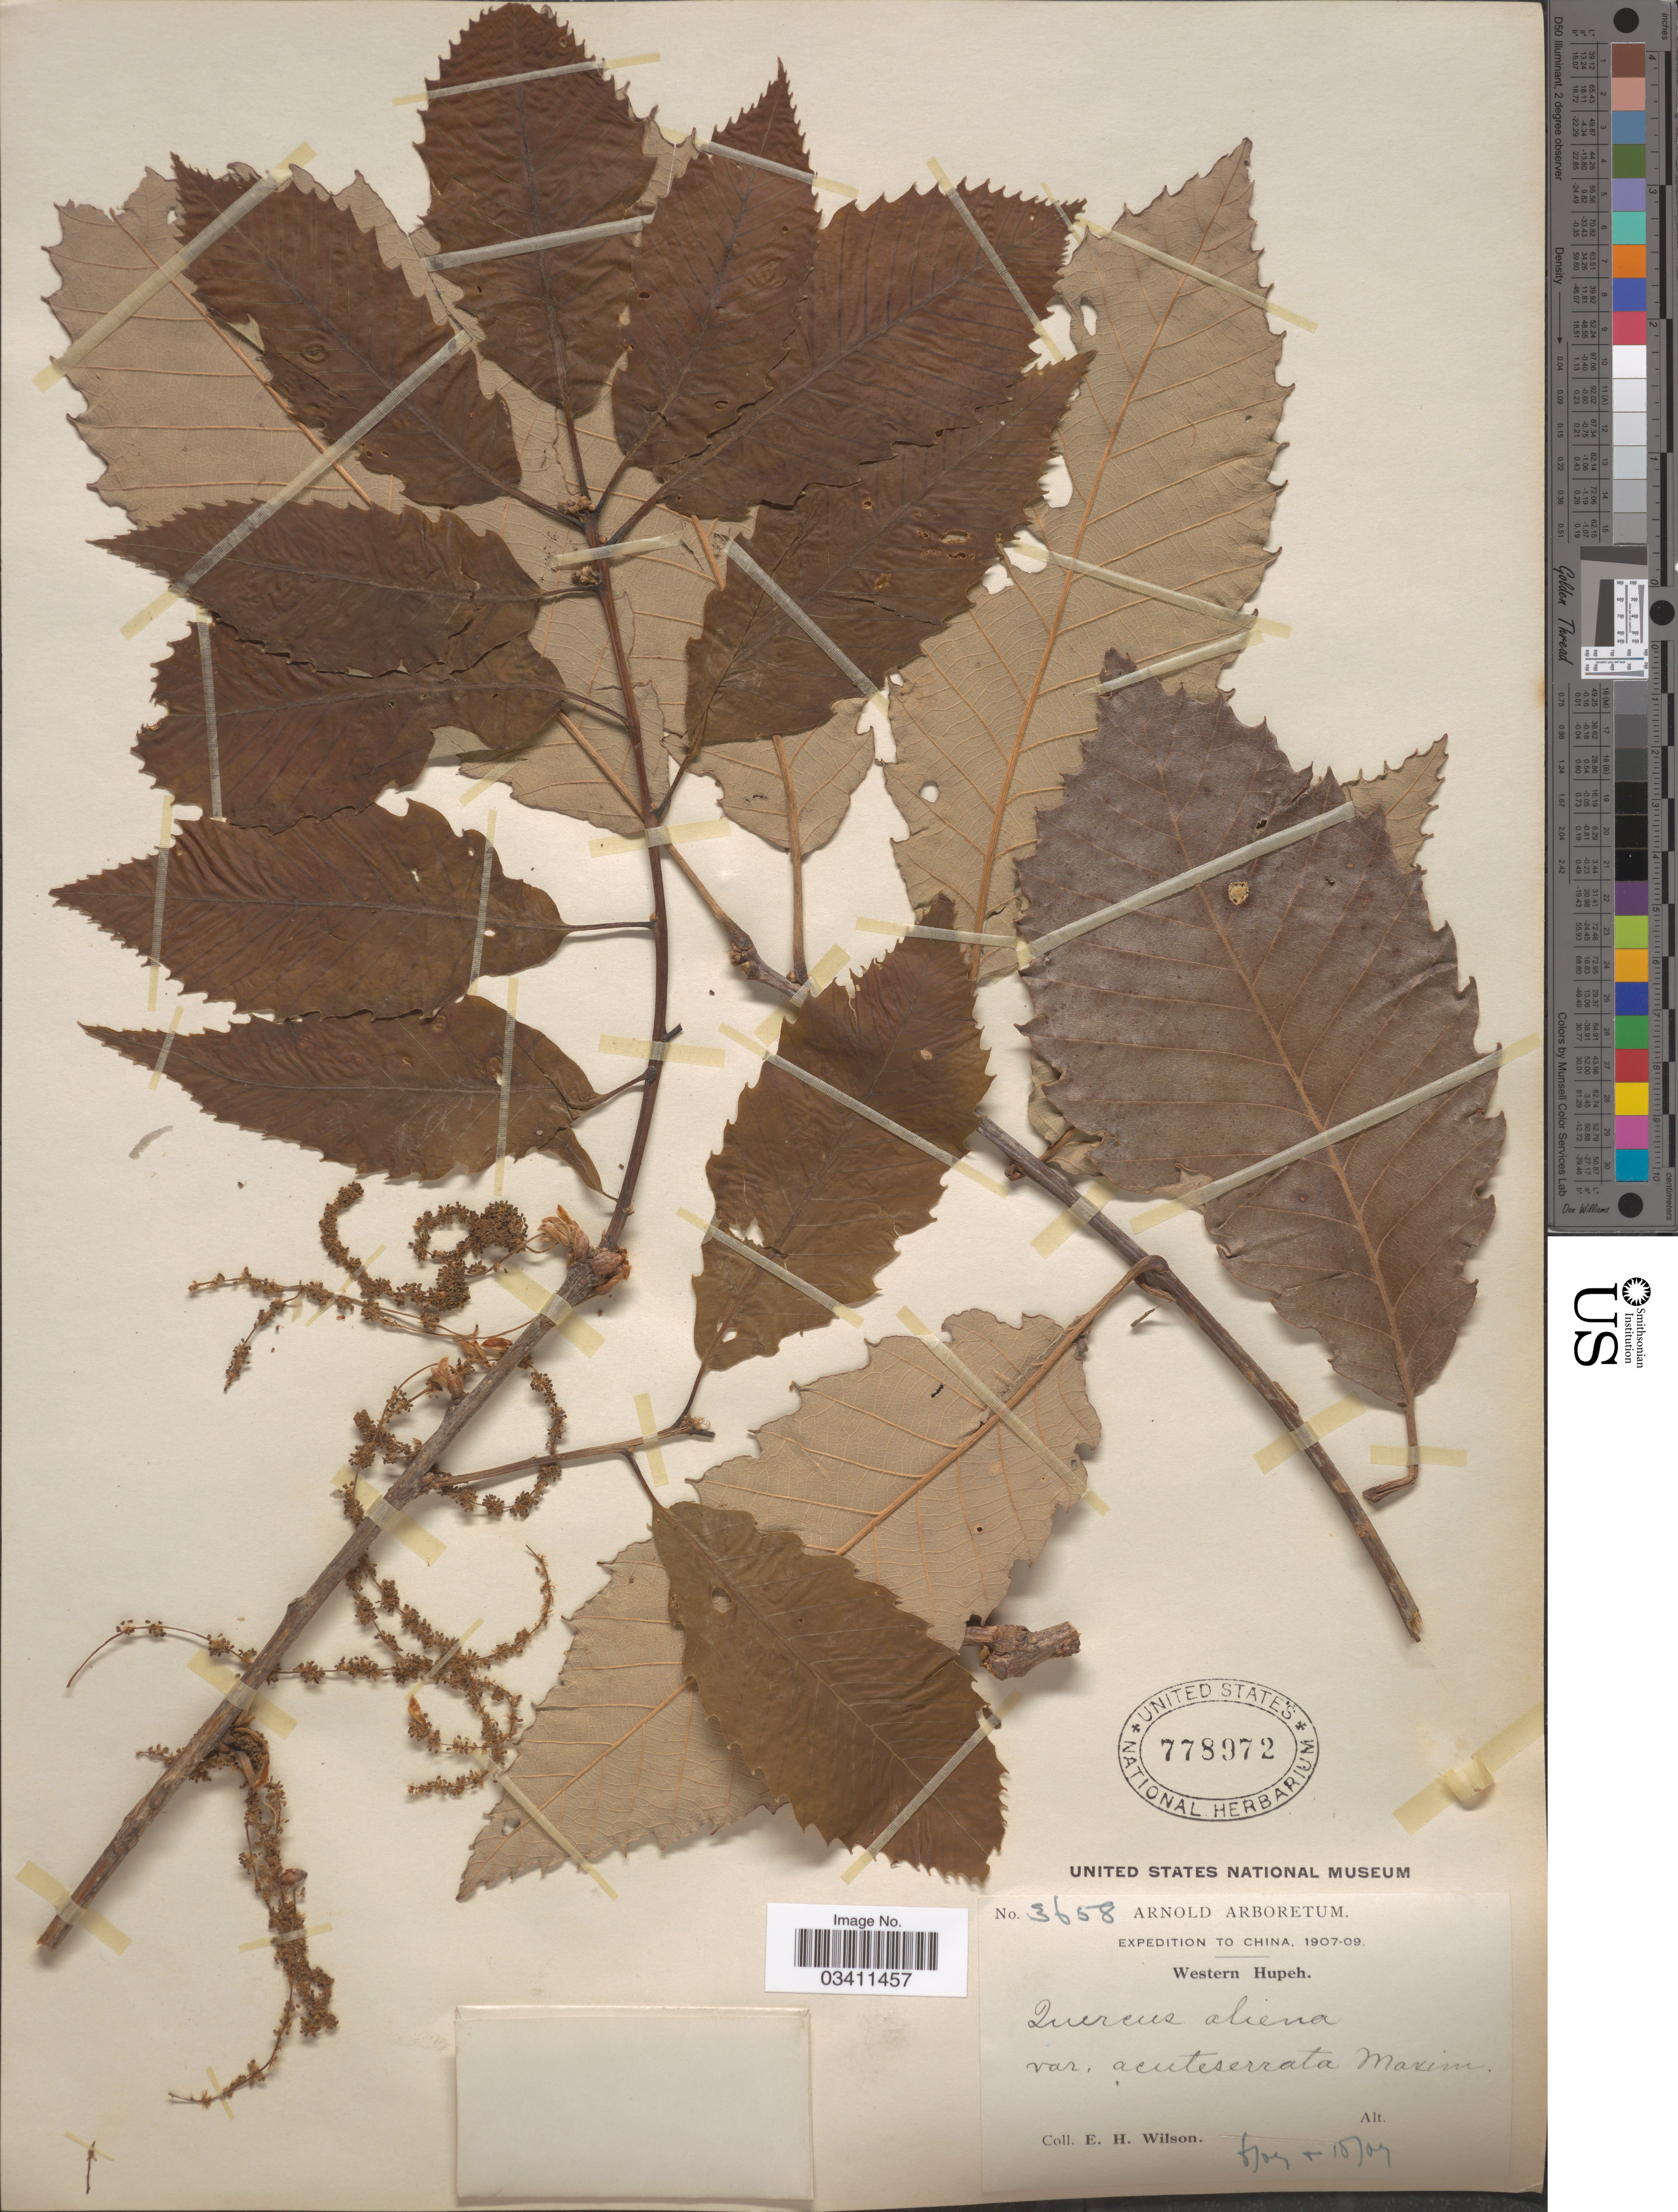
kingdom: Plantae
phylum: Tracheophyta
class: Magnoliopsida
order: Fagales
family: Fagaceae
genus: Quercus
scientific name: Quercus aliena var. acutiserrata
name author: Maxim.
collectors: E. Wilson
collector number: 3658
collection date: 1907-06/1907-10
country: China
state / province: Hubei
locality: Western Hupeh.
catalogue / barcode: US 778972